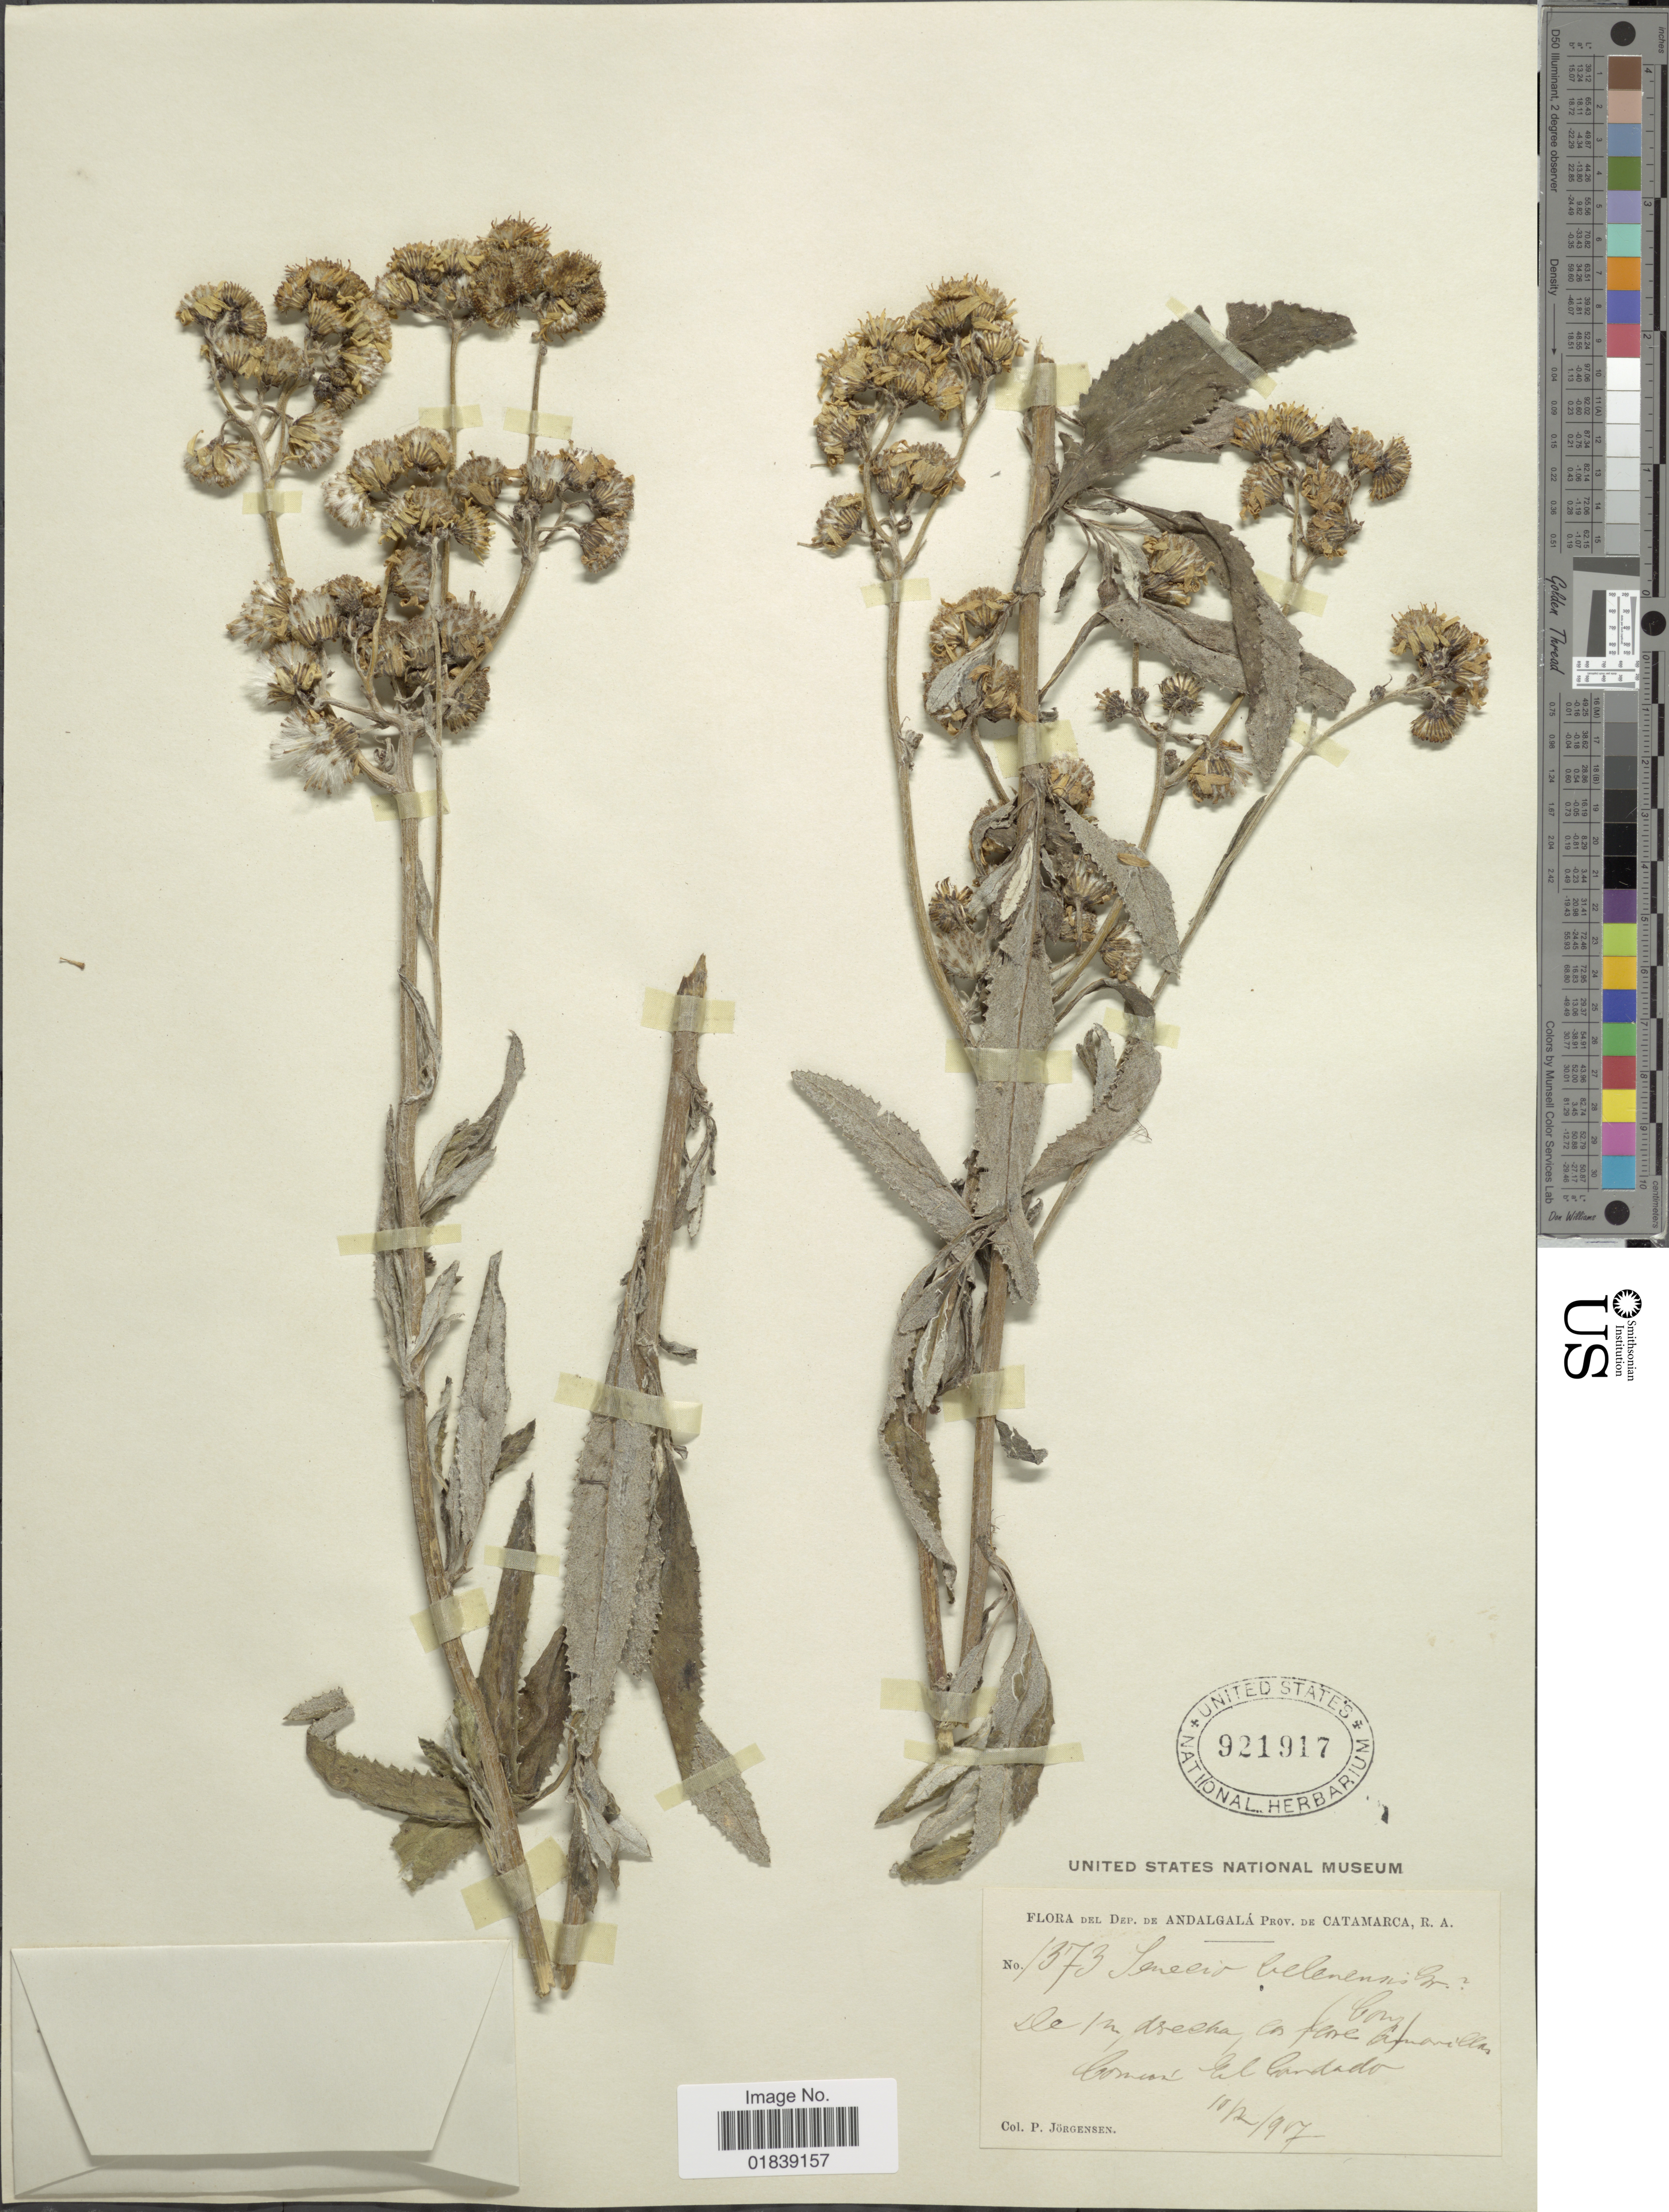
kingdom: Plantae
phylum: Tracheophyta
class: Magnoliopsida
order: Asterales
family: Asteraceae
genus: Senecio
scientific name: Senecio belenensis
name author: Griseb.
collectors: P. Jörgensen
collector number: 1373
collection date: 1907-02-10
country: Argentina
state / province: Catamarca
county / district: Andalgalá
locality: Comun El Candado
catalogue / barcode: US 921917